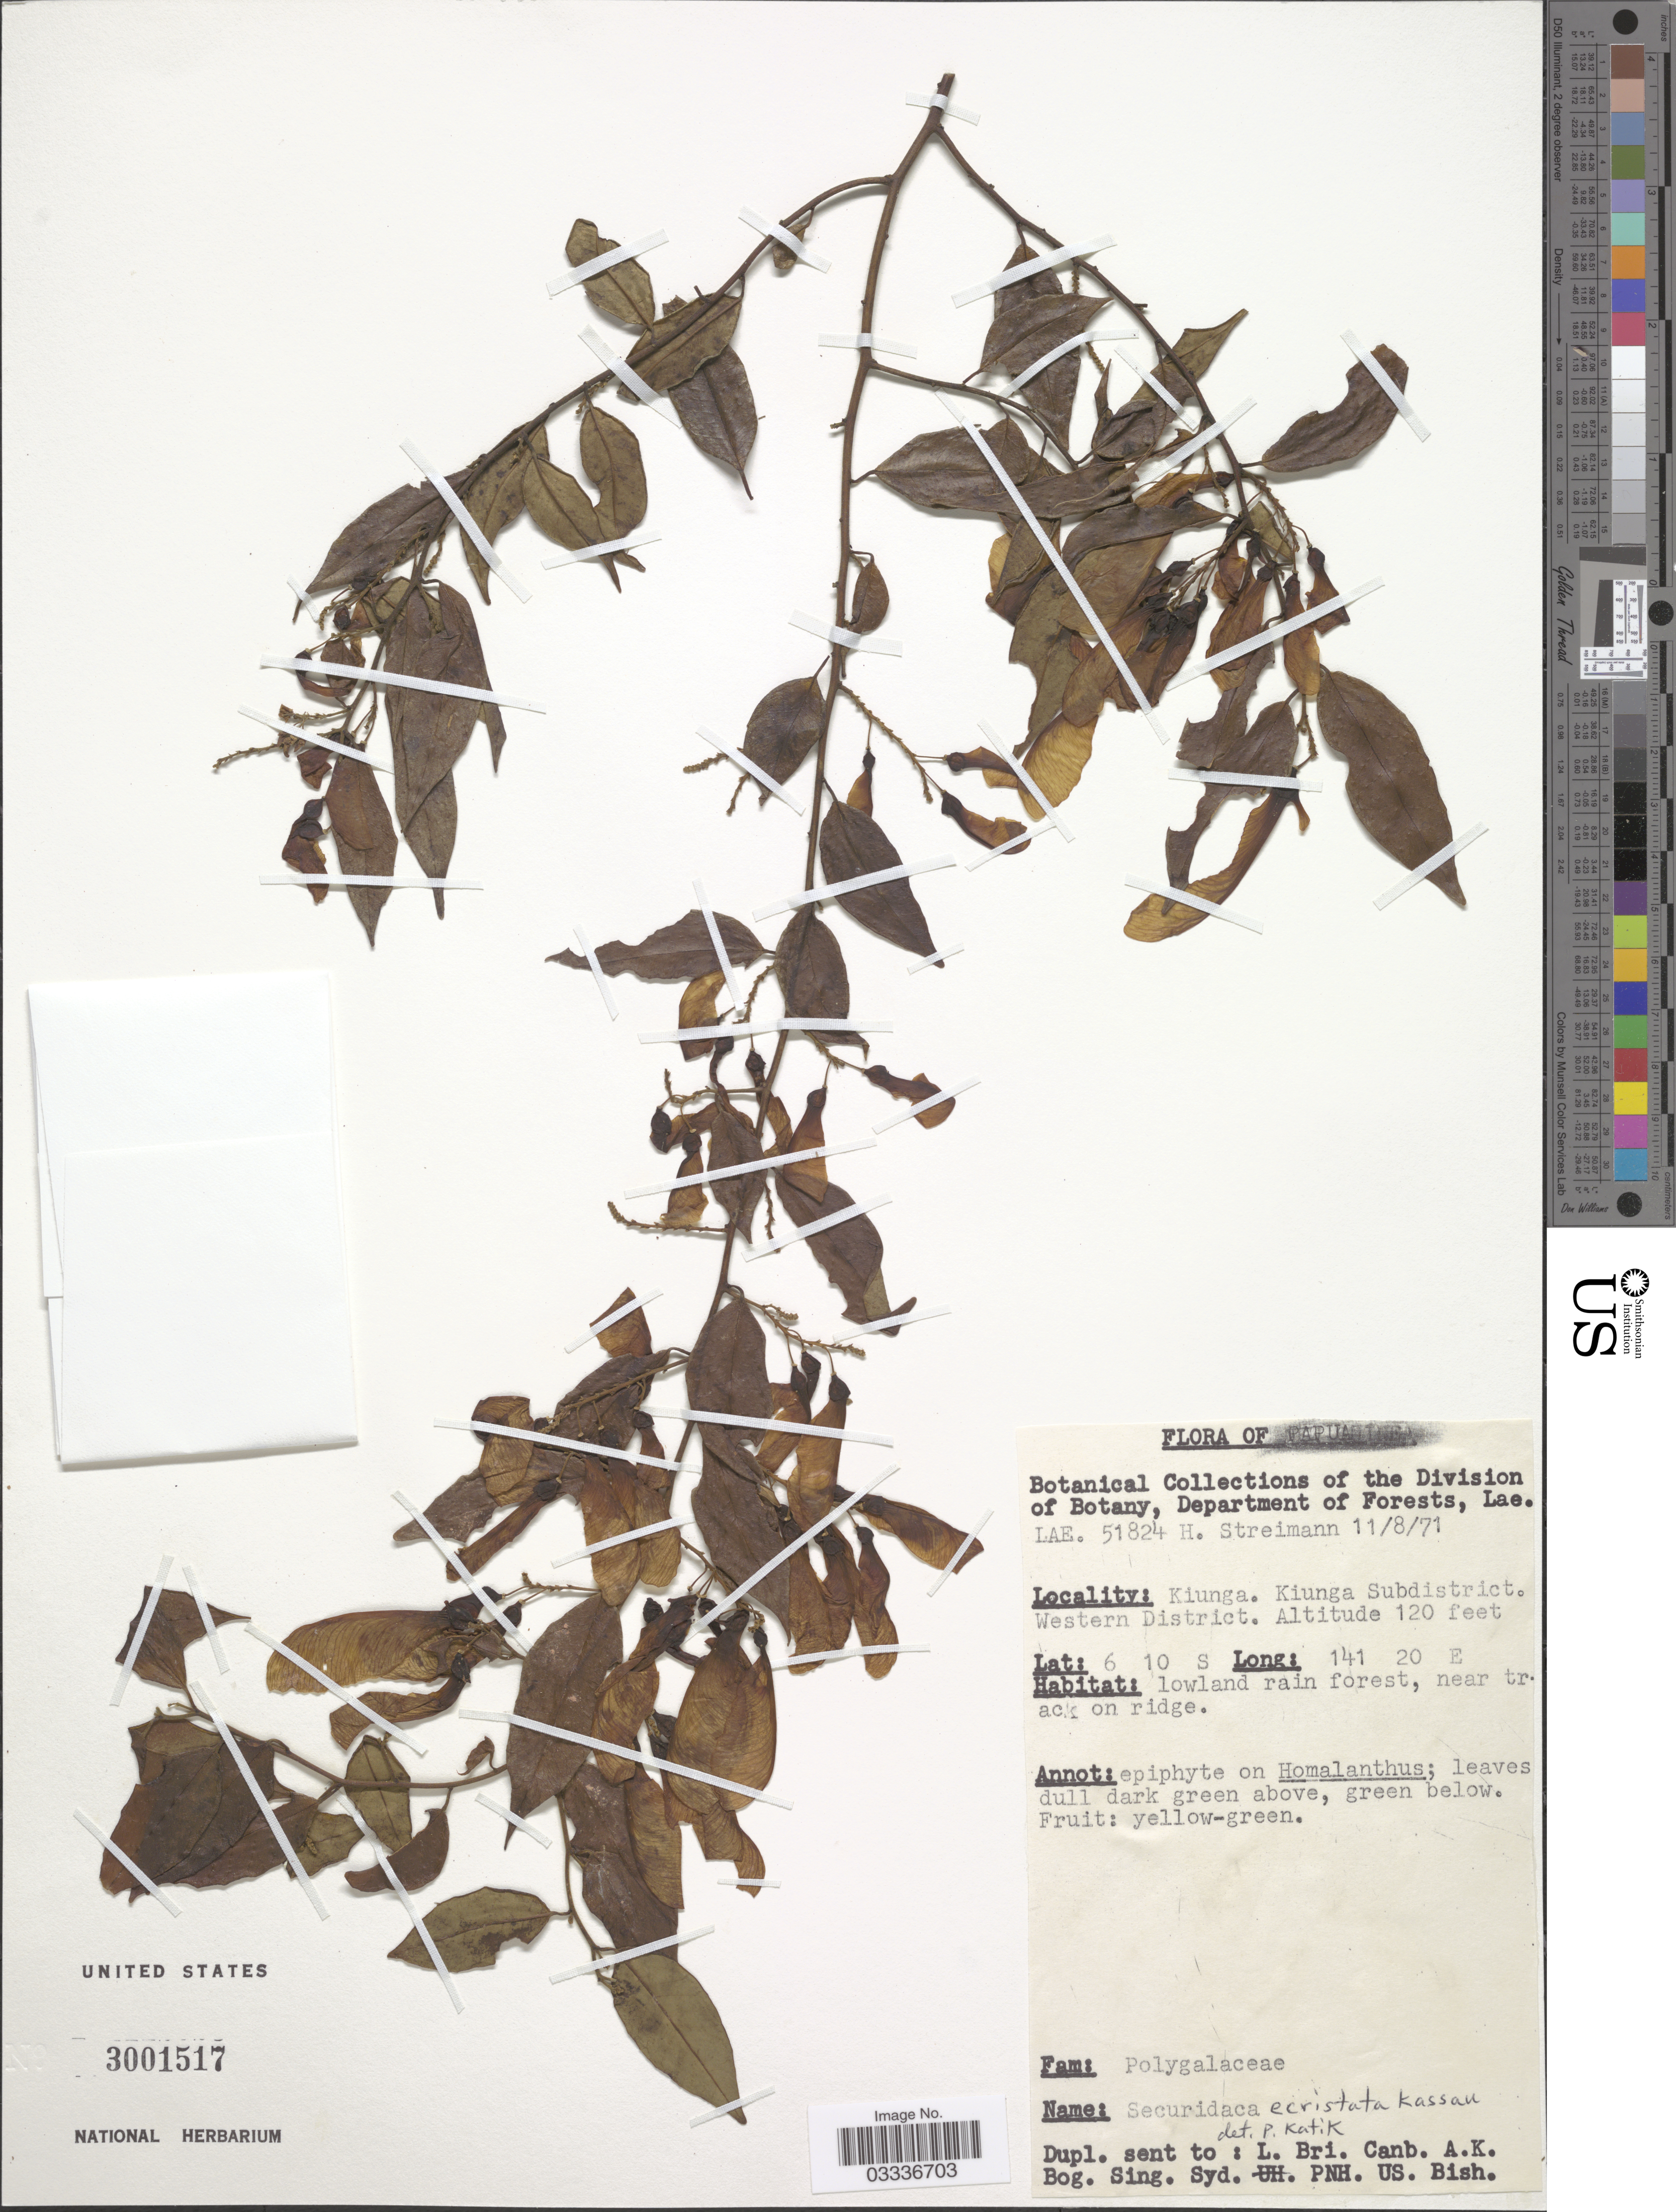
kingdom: Plantae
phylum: Tracheophyta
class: Magnoliopsida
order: Fabales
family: Polygalaceae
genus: Securidaca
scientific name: Securidaca ecristata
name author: Wurdack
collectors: H. Streimann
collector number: LAE 51824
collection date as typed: Transcribed d/m/y: 11/8/71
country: Papua New Guinea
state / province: Manus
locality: Kiunga. Kiunga Subdistrict. Western District.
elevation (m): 37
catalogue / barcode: US 3001517